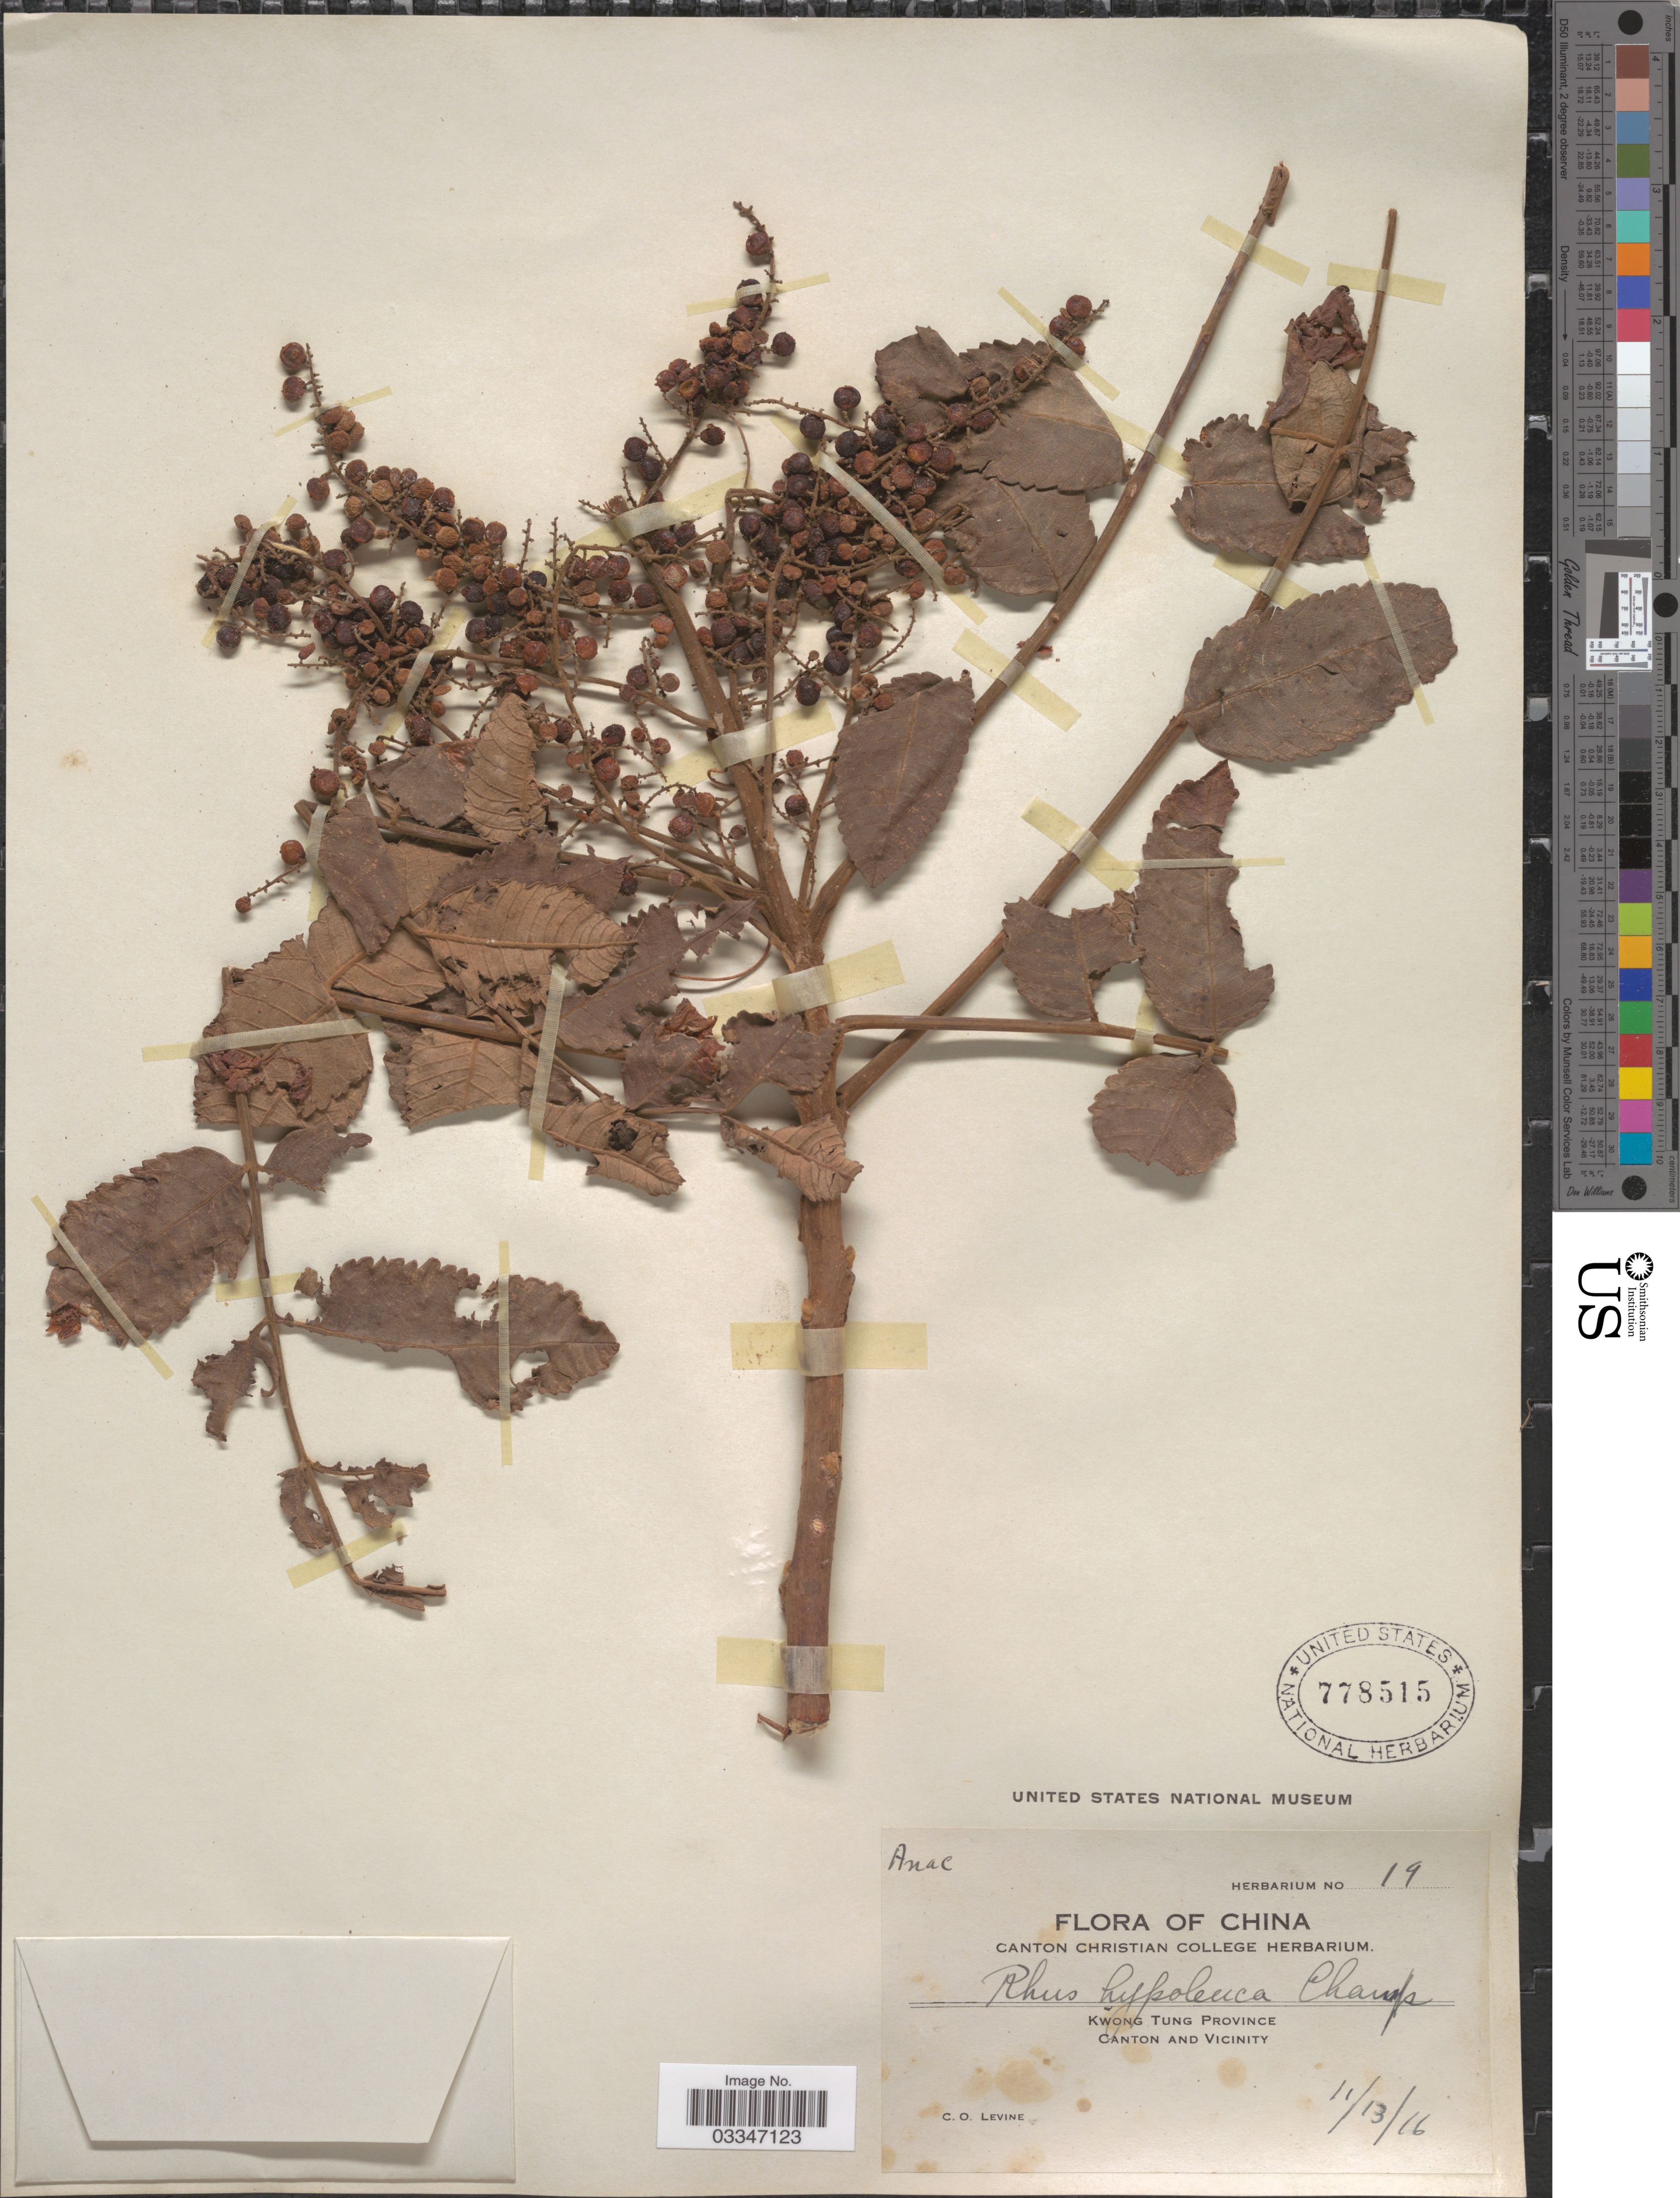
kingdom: Plantae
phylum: Tracheophyta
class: Magnoliopsida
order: Sapindales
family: Anacardiaceae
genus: Rhus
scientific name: Rhus hypoleuca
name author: Champ. ex Benth.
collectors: C. O. Levine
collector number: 19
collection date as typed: Transcribed d/m/y: 13/11/16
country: China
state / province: Guangdong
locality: Kwong Tung Province. Canton and Vicinity.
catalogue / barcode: US 778515